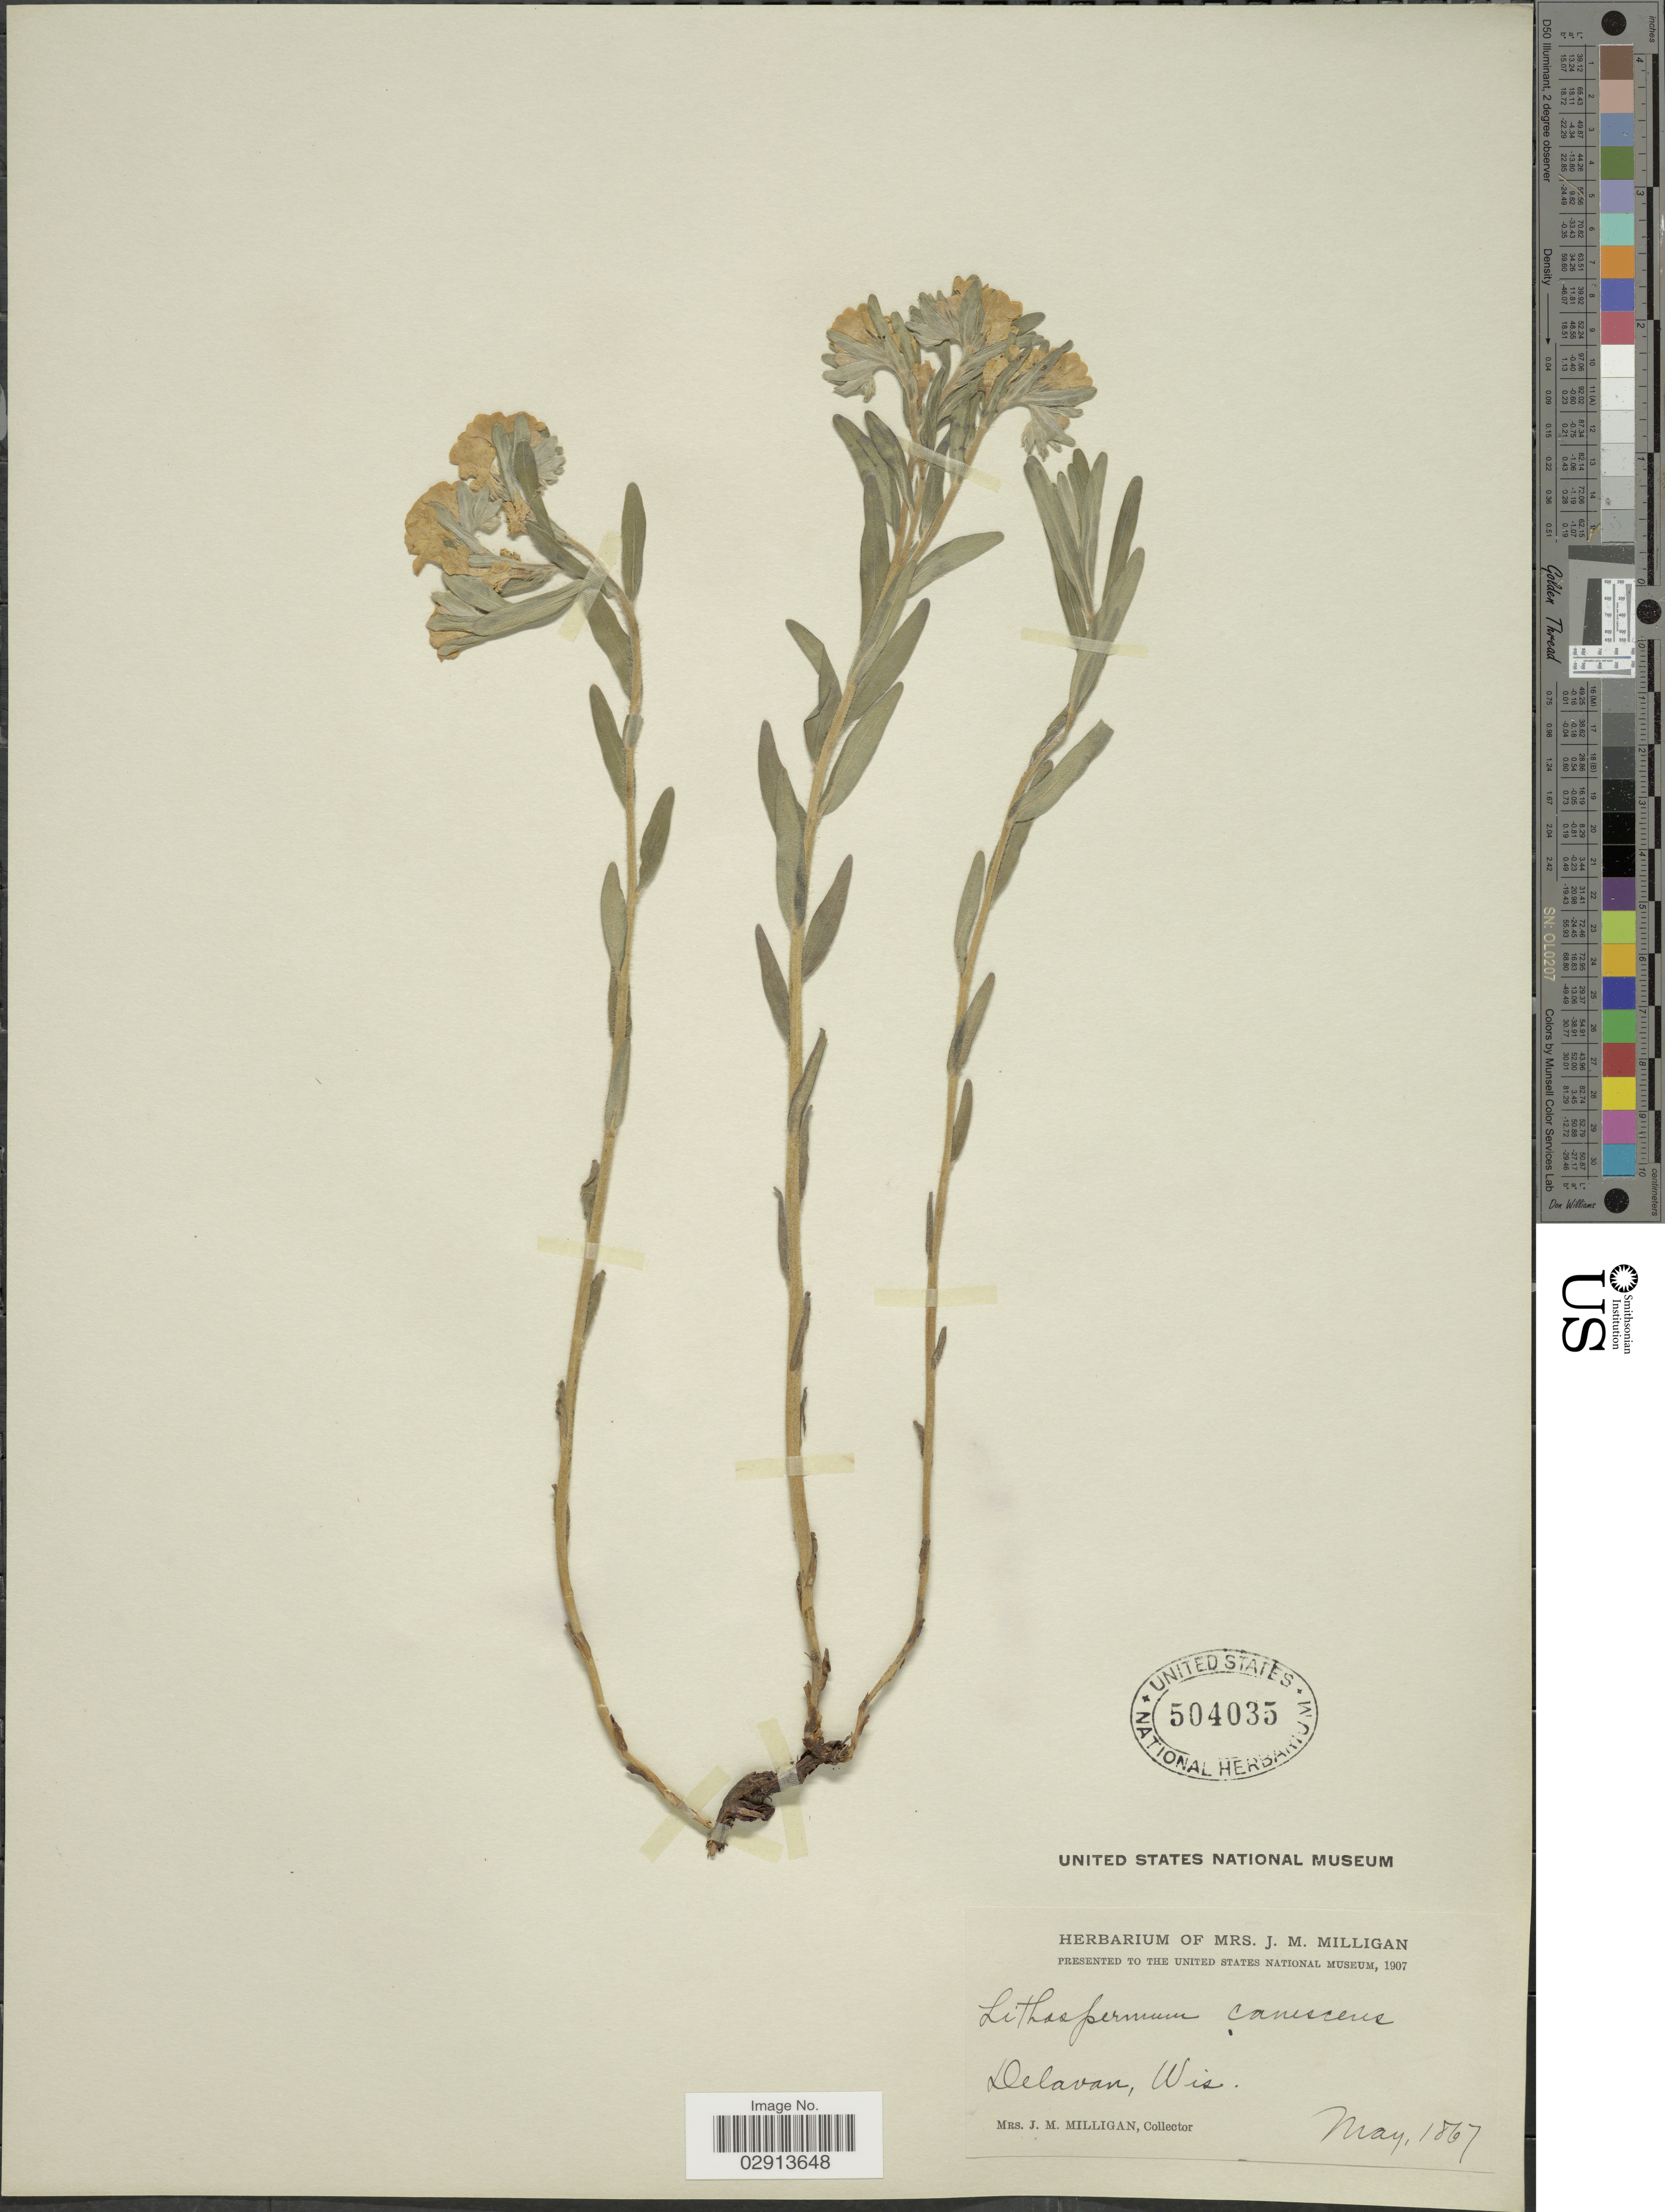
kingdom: Plantae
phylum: Tracheophyta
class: Magnoliopsida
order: Boraginales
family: Boraginaceae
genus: Lithospermum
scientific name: Lithospermum canescens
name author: (Michx.) Lehm.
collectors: J. Milligan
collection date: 1867-05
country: United States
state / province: Wisconsin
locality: Delavan.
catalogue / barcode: US 504035